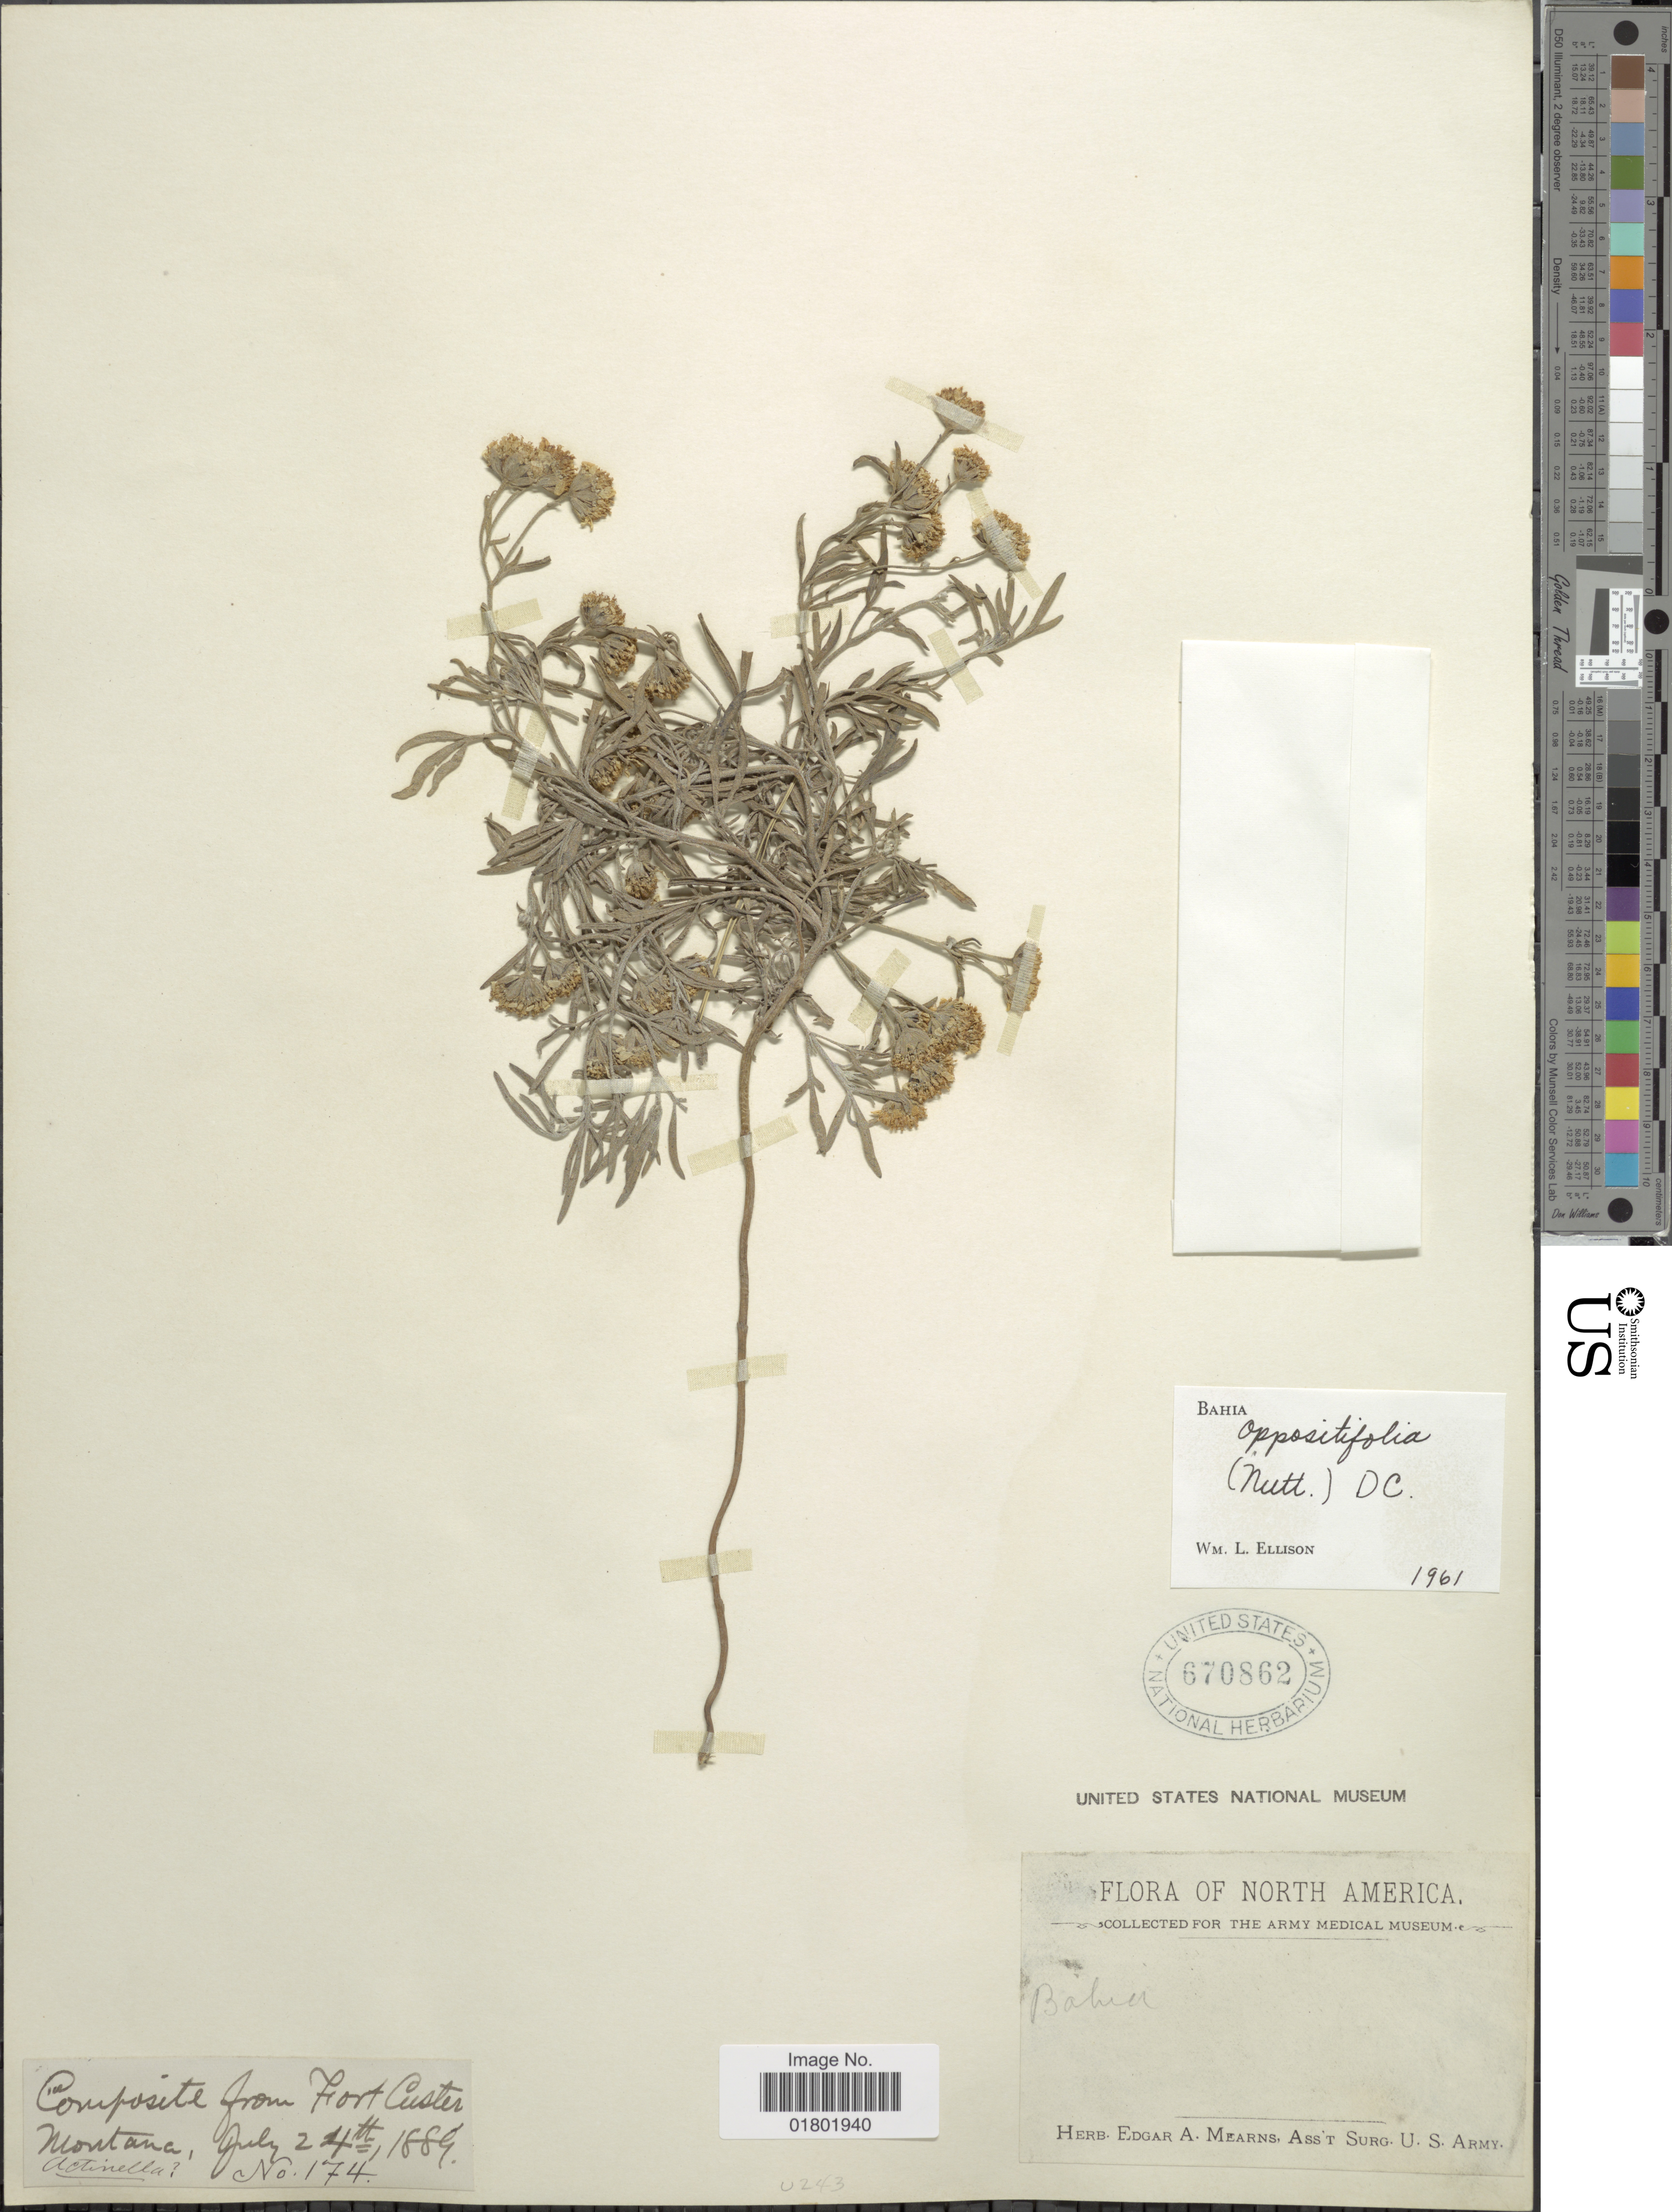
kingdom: Plantae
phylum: Tracheophyta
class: Magnoliopsida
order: Asterales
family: Asteraceae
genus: Bahia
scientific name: Bahia oppositifolia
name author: Nutt.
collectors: ex herb. Edgar A. Mearns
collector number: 174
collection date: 1889-07-24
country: United States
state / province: Montana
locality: Montana, Fort Custer, North America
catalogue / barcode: US 670862